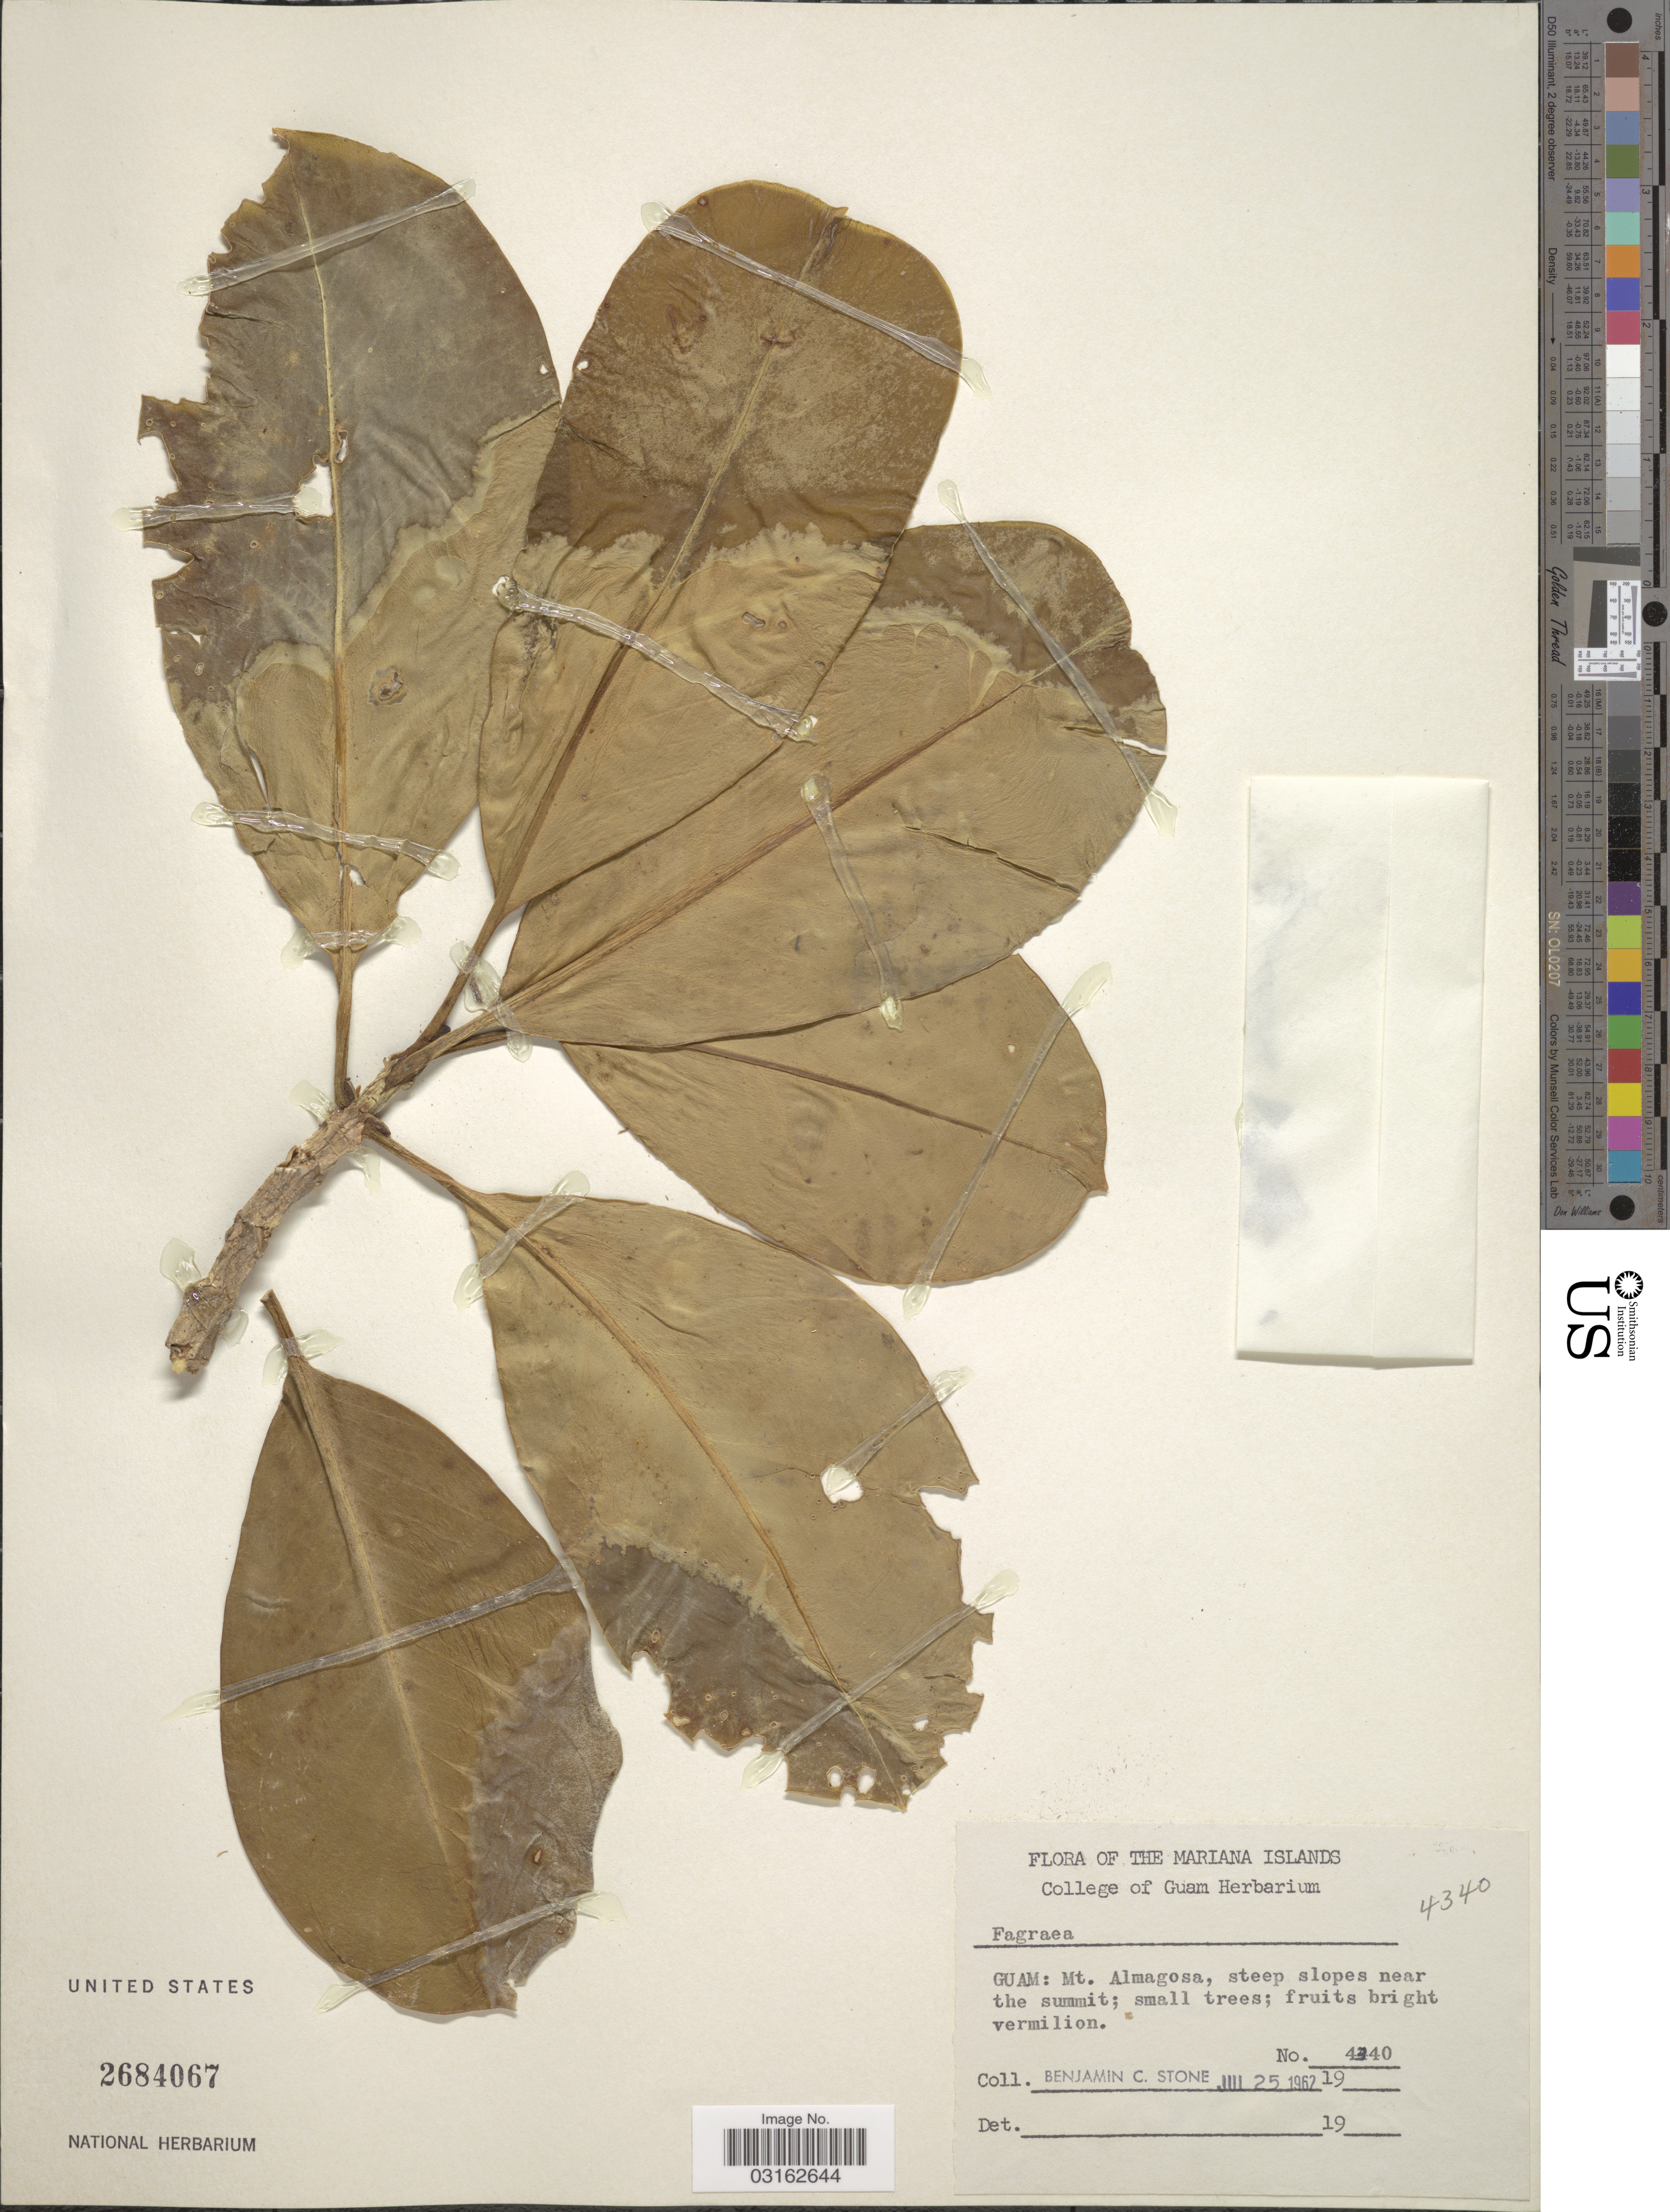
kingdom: Plantae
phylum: Tracheophyta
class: Magnoliopsida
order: Gentianales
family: Gentianaceae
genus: Fagraea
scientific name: Fagraea sp.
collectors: B. C. Stone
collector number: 4340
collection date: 1962-03-25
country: Guam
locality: The Mariana Islands, Guam: Mt. Almagosa, steep slopes near the summit.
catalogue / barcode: US 2684067